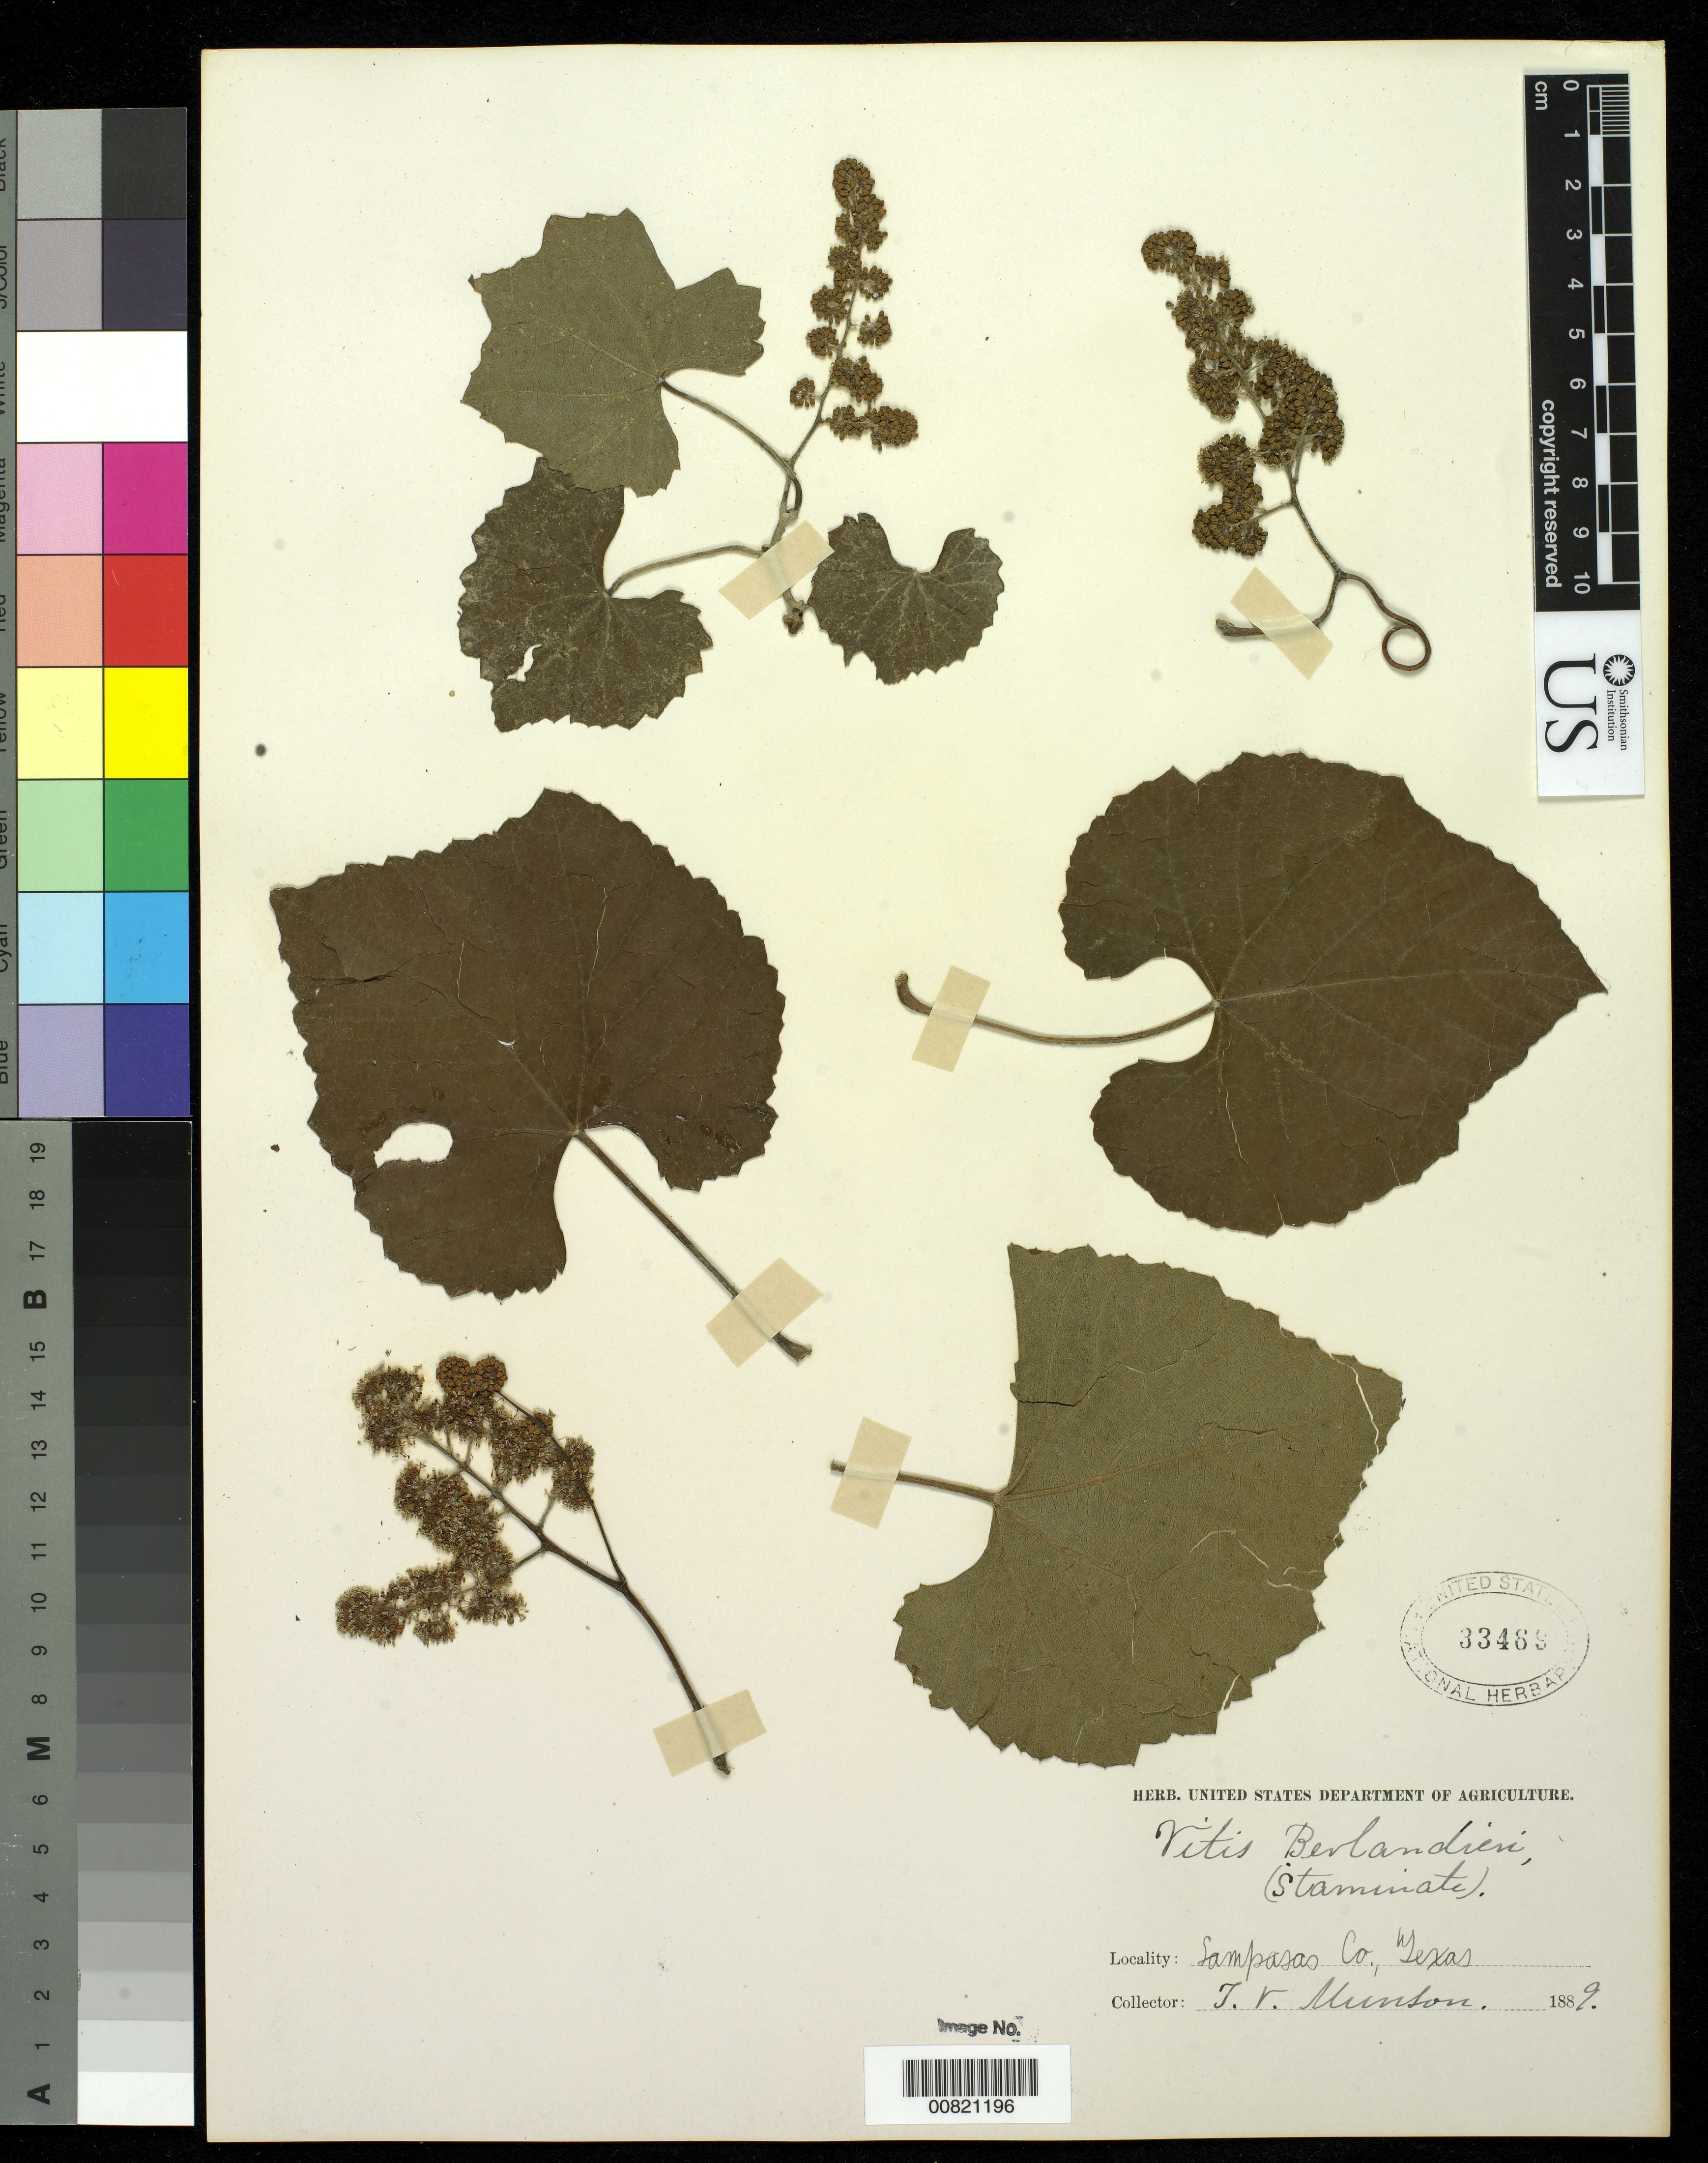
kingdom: Plantae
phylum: Tracheophyta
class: Magnoliopsida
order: Vitales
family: Vitaceae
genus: Vitis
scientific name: Vitis berlandieri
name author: Planch.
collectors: T. V. Munson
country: United States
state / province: Texas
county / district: Lampasas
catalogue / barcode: US 33469